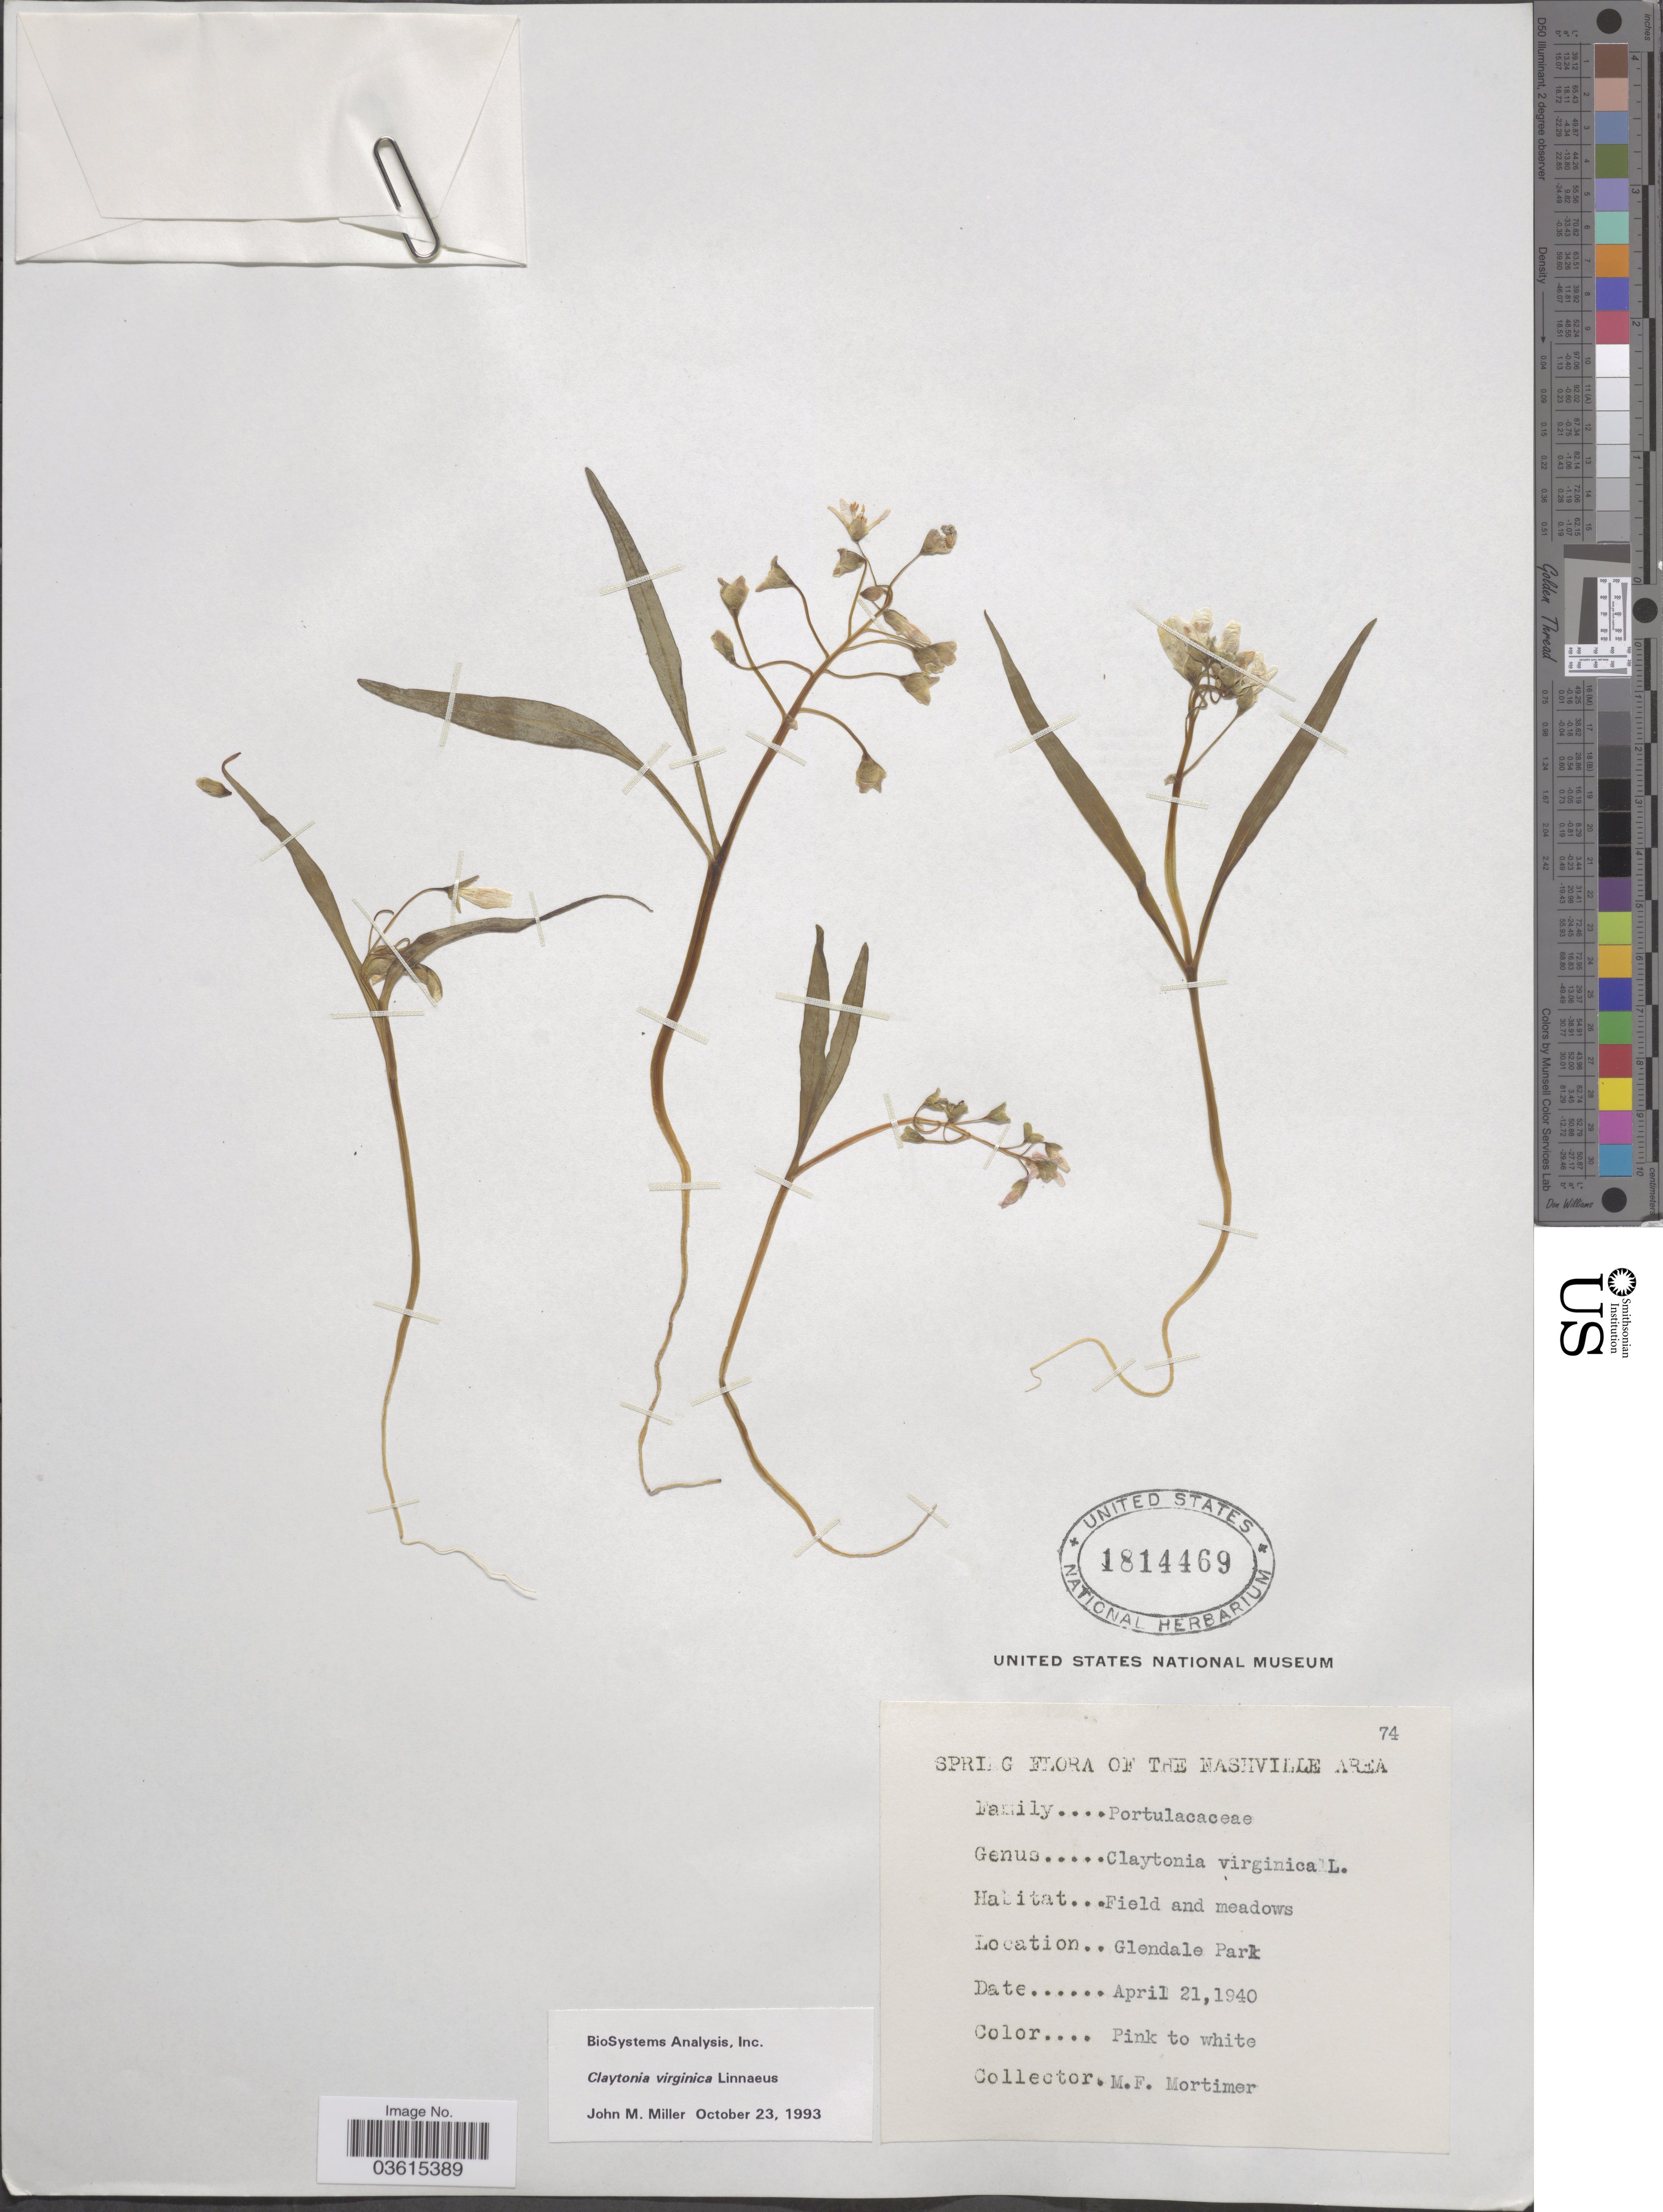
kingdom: Plantae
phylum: Tracheophyta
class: Magnoliopsida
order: Caryophyllales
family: Montiaceae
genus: Claytonia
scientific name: Claytonia virginica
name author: L.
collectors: M. Mortimer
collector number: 74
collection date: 1940-04-21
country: United States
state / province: Tennessee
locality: The Nashville Area. Glendale Park.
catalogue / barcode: US 1814469